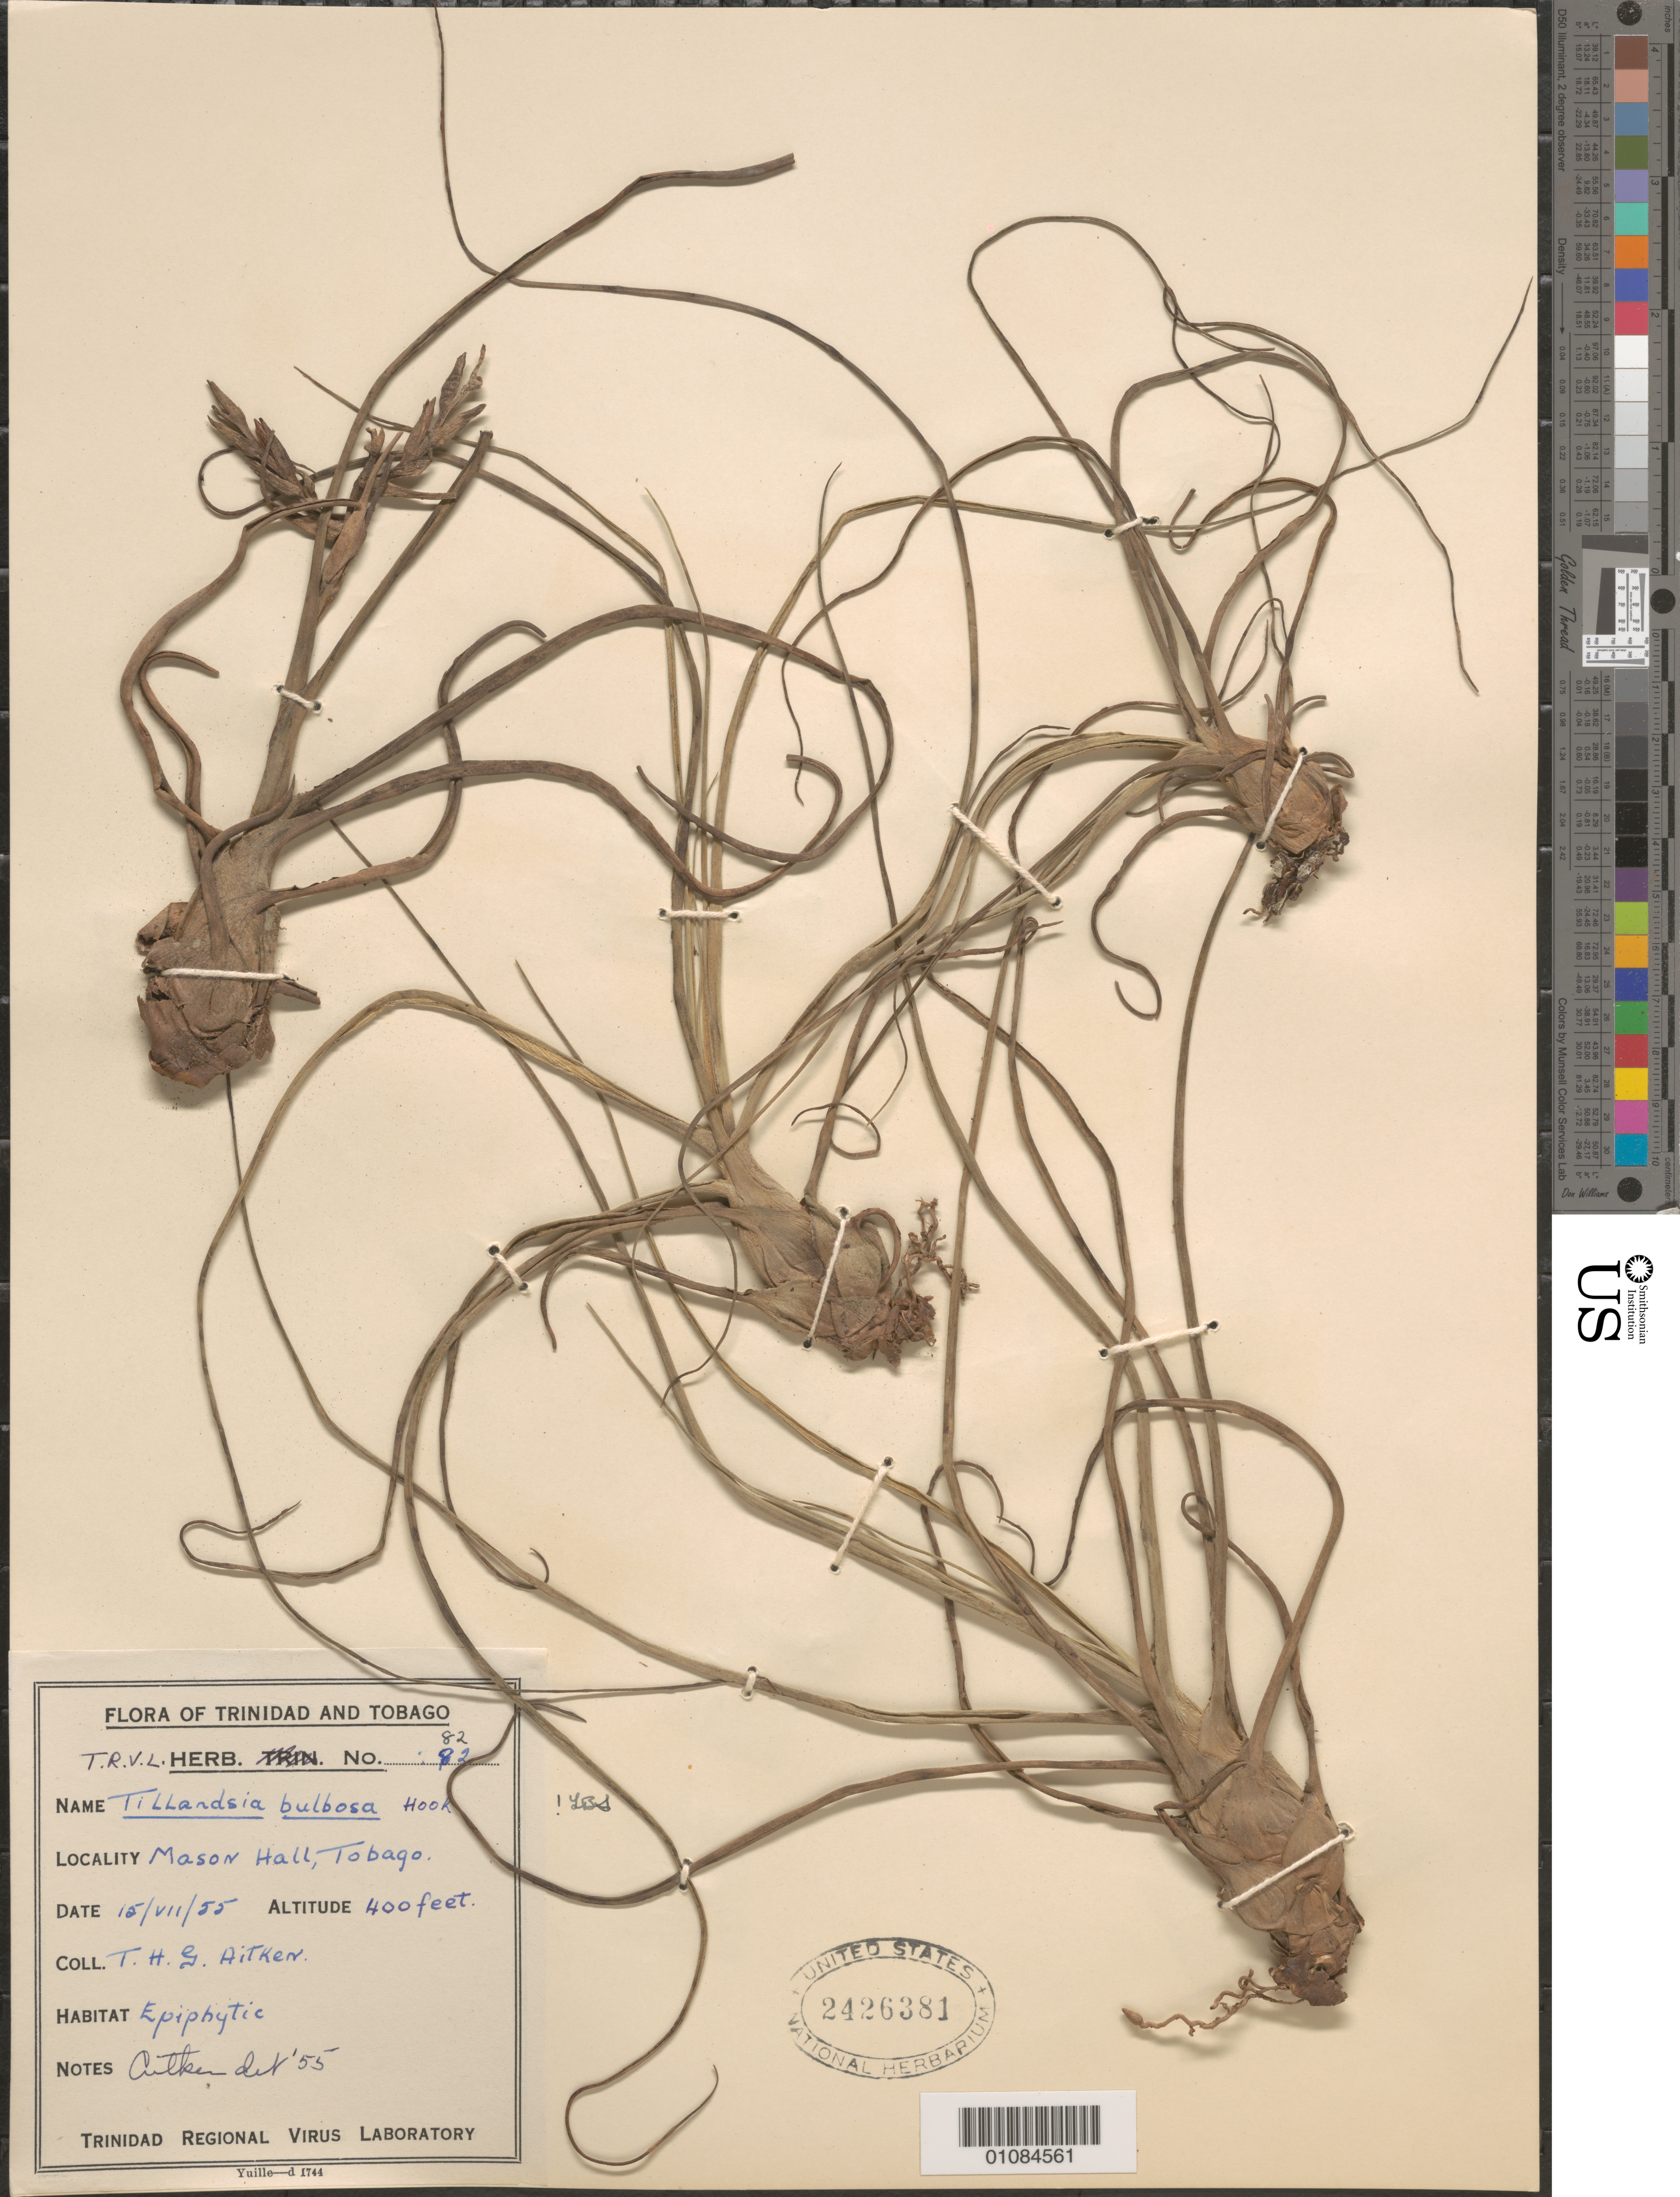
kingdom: Plantae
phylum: Tracheophyta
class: Liliopsida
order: Poales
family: Bromeliaceae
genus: Tillandsia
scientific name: Tillandsia bulbosa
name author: Hook.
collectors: T. Aitken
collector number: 82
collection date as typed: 15 Jul 1955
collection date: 1955-07-15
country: Trinidad and Tobago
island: Tobago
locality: Mason Hall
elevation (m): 122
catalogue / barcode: US 2426381